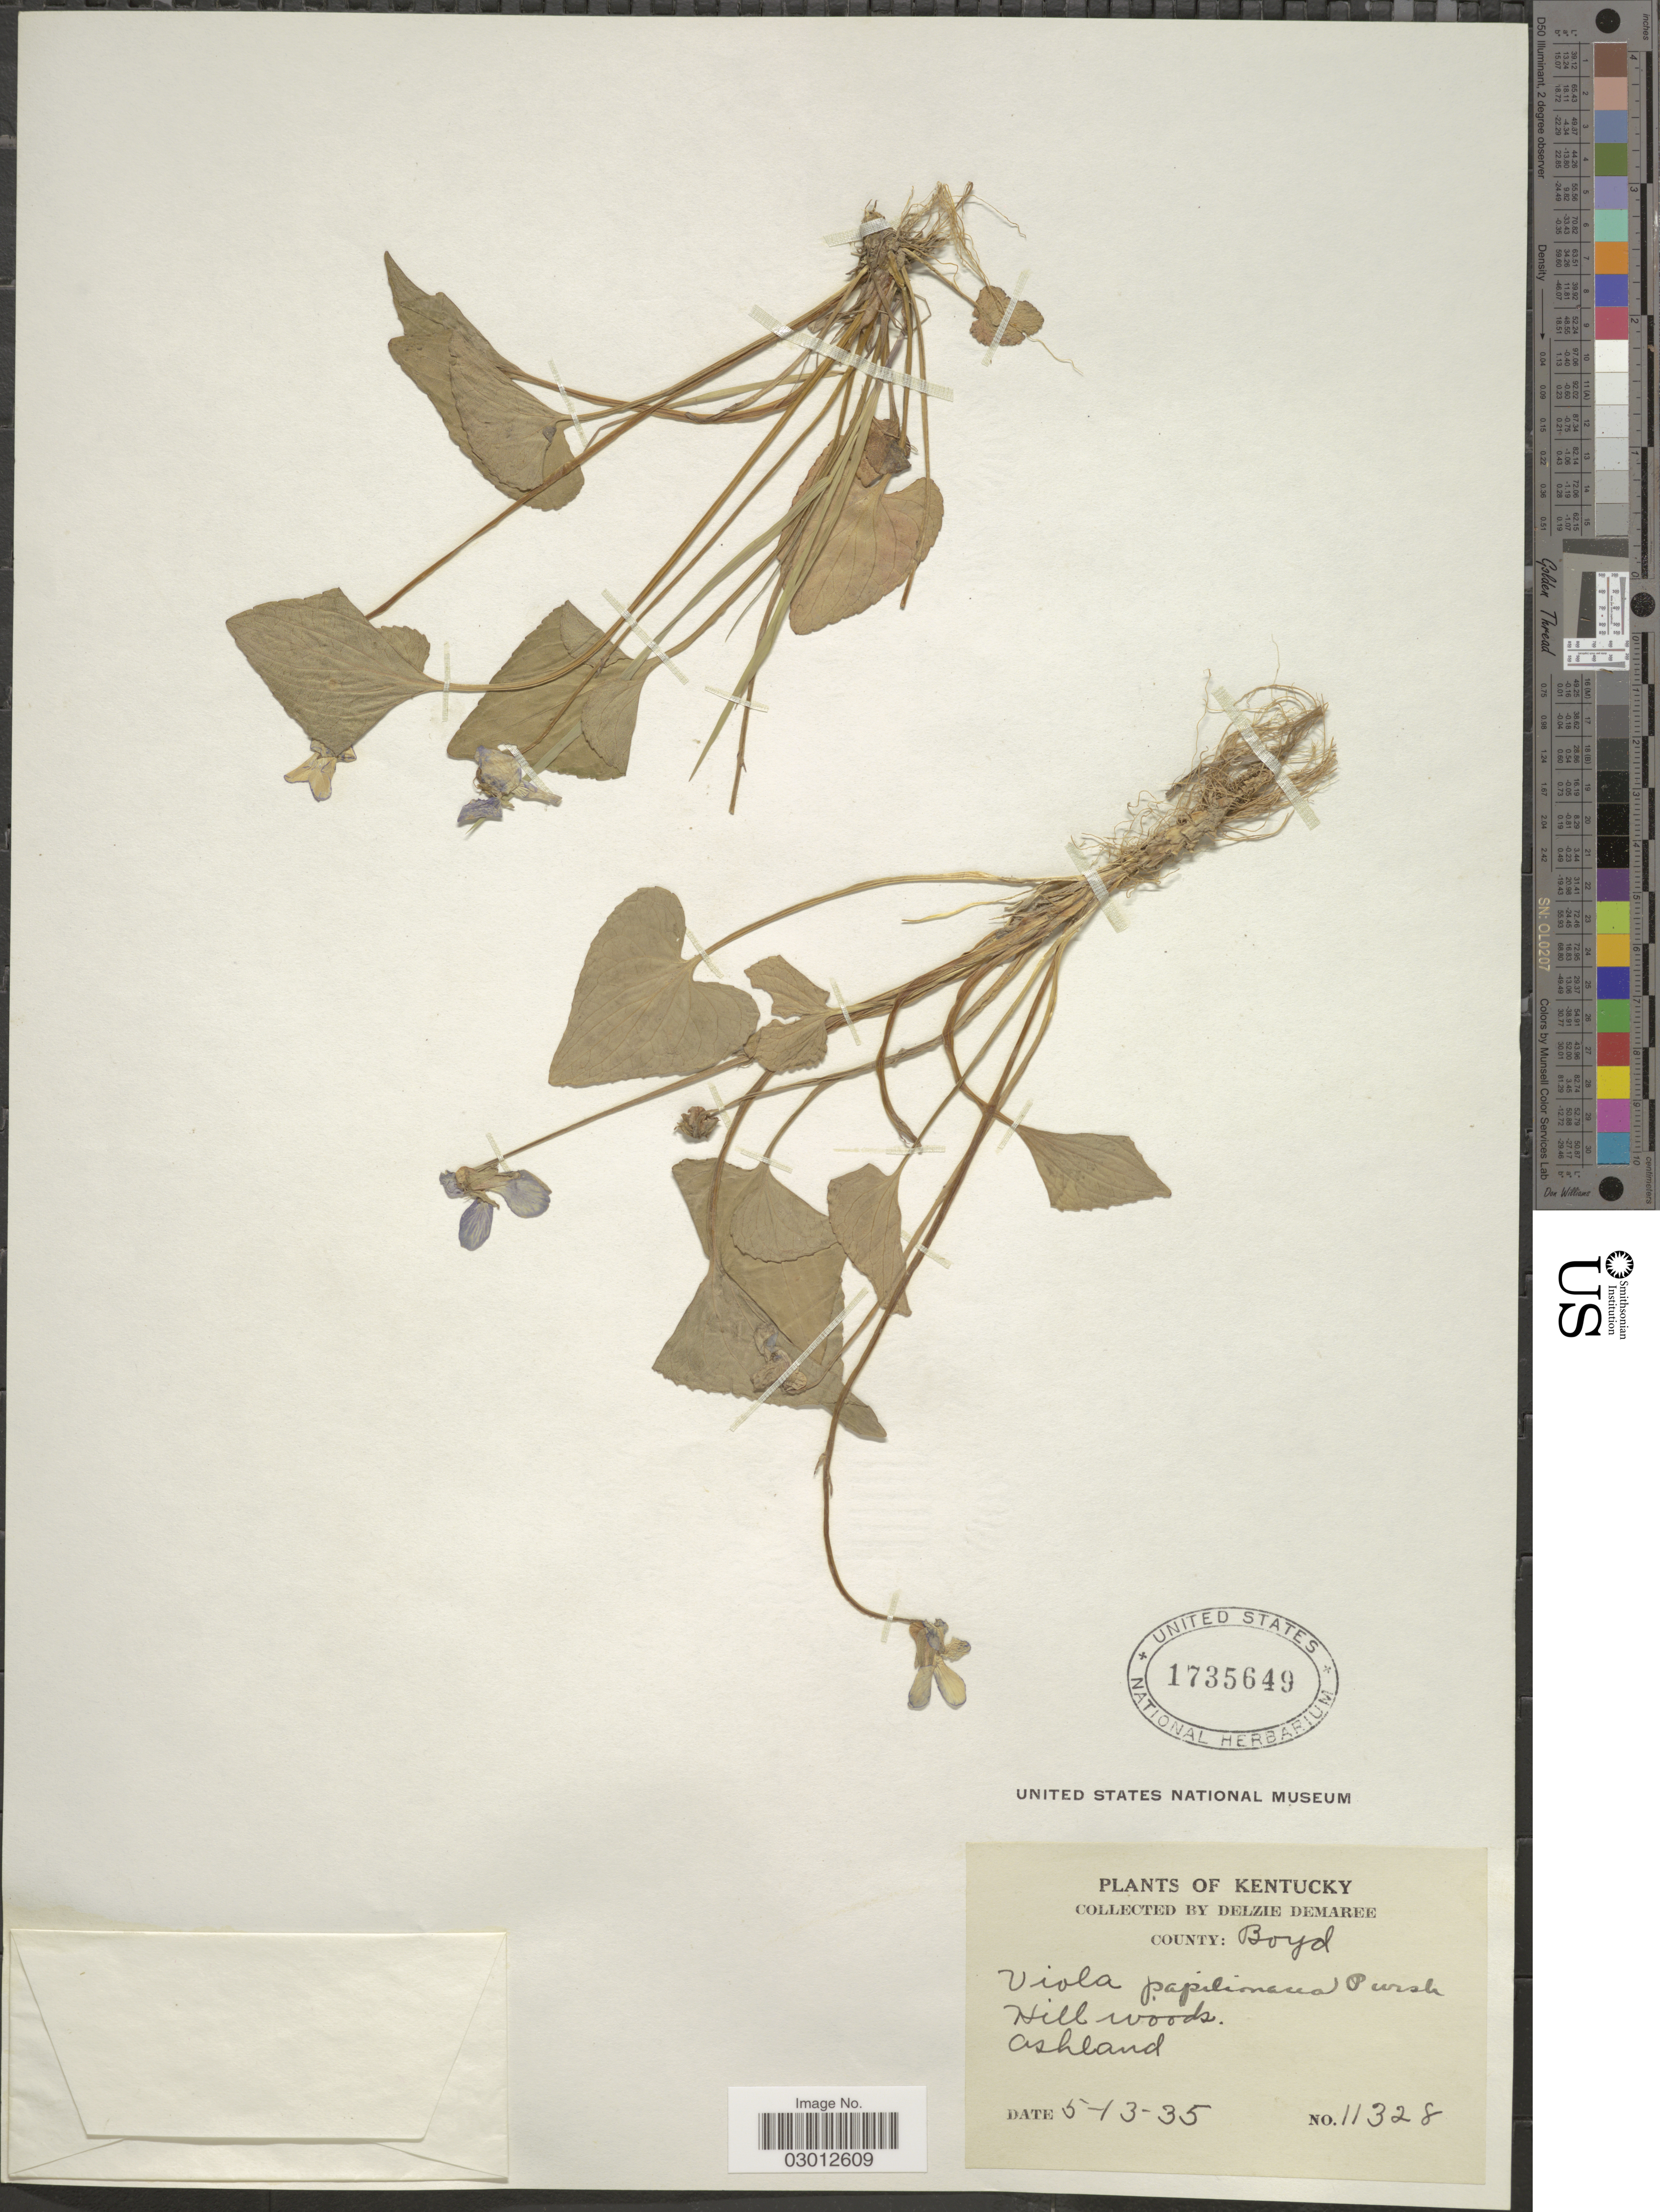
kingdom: Plantae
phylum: Tracheophyta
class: Magnoliopsida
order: Malpighiales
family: Violaceae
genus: Viola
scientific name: Viola papilionacea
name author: Pursh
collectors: D. Demaree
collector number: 11328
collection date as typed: Transcribed d/m/y: 13/5/35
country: United States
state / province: Kentucky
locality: County: Boyd, Ashland.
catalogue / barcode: US 1735649